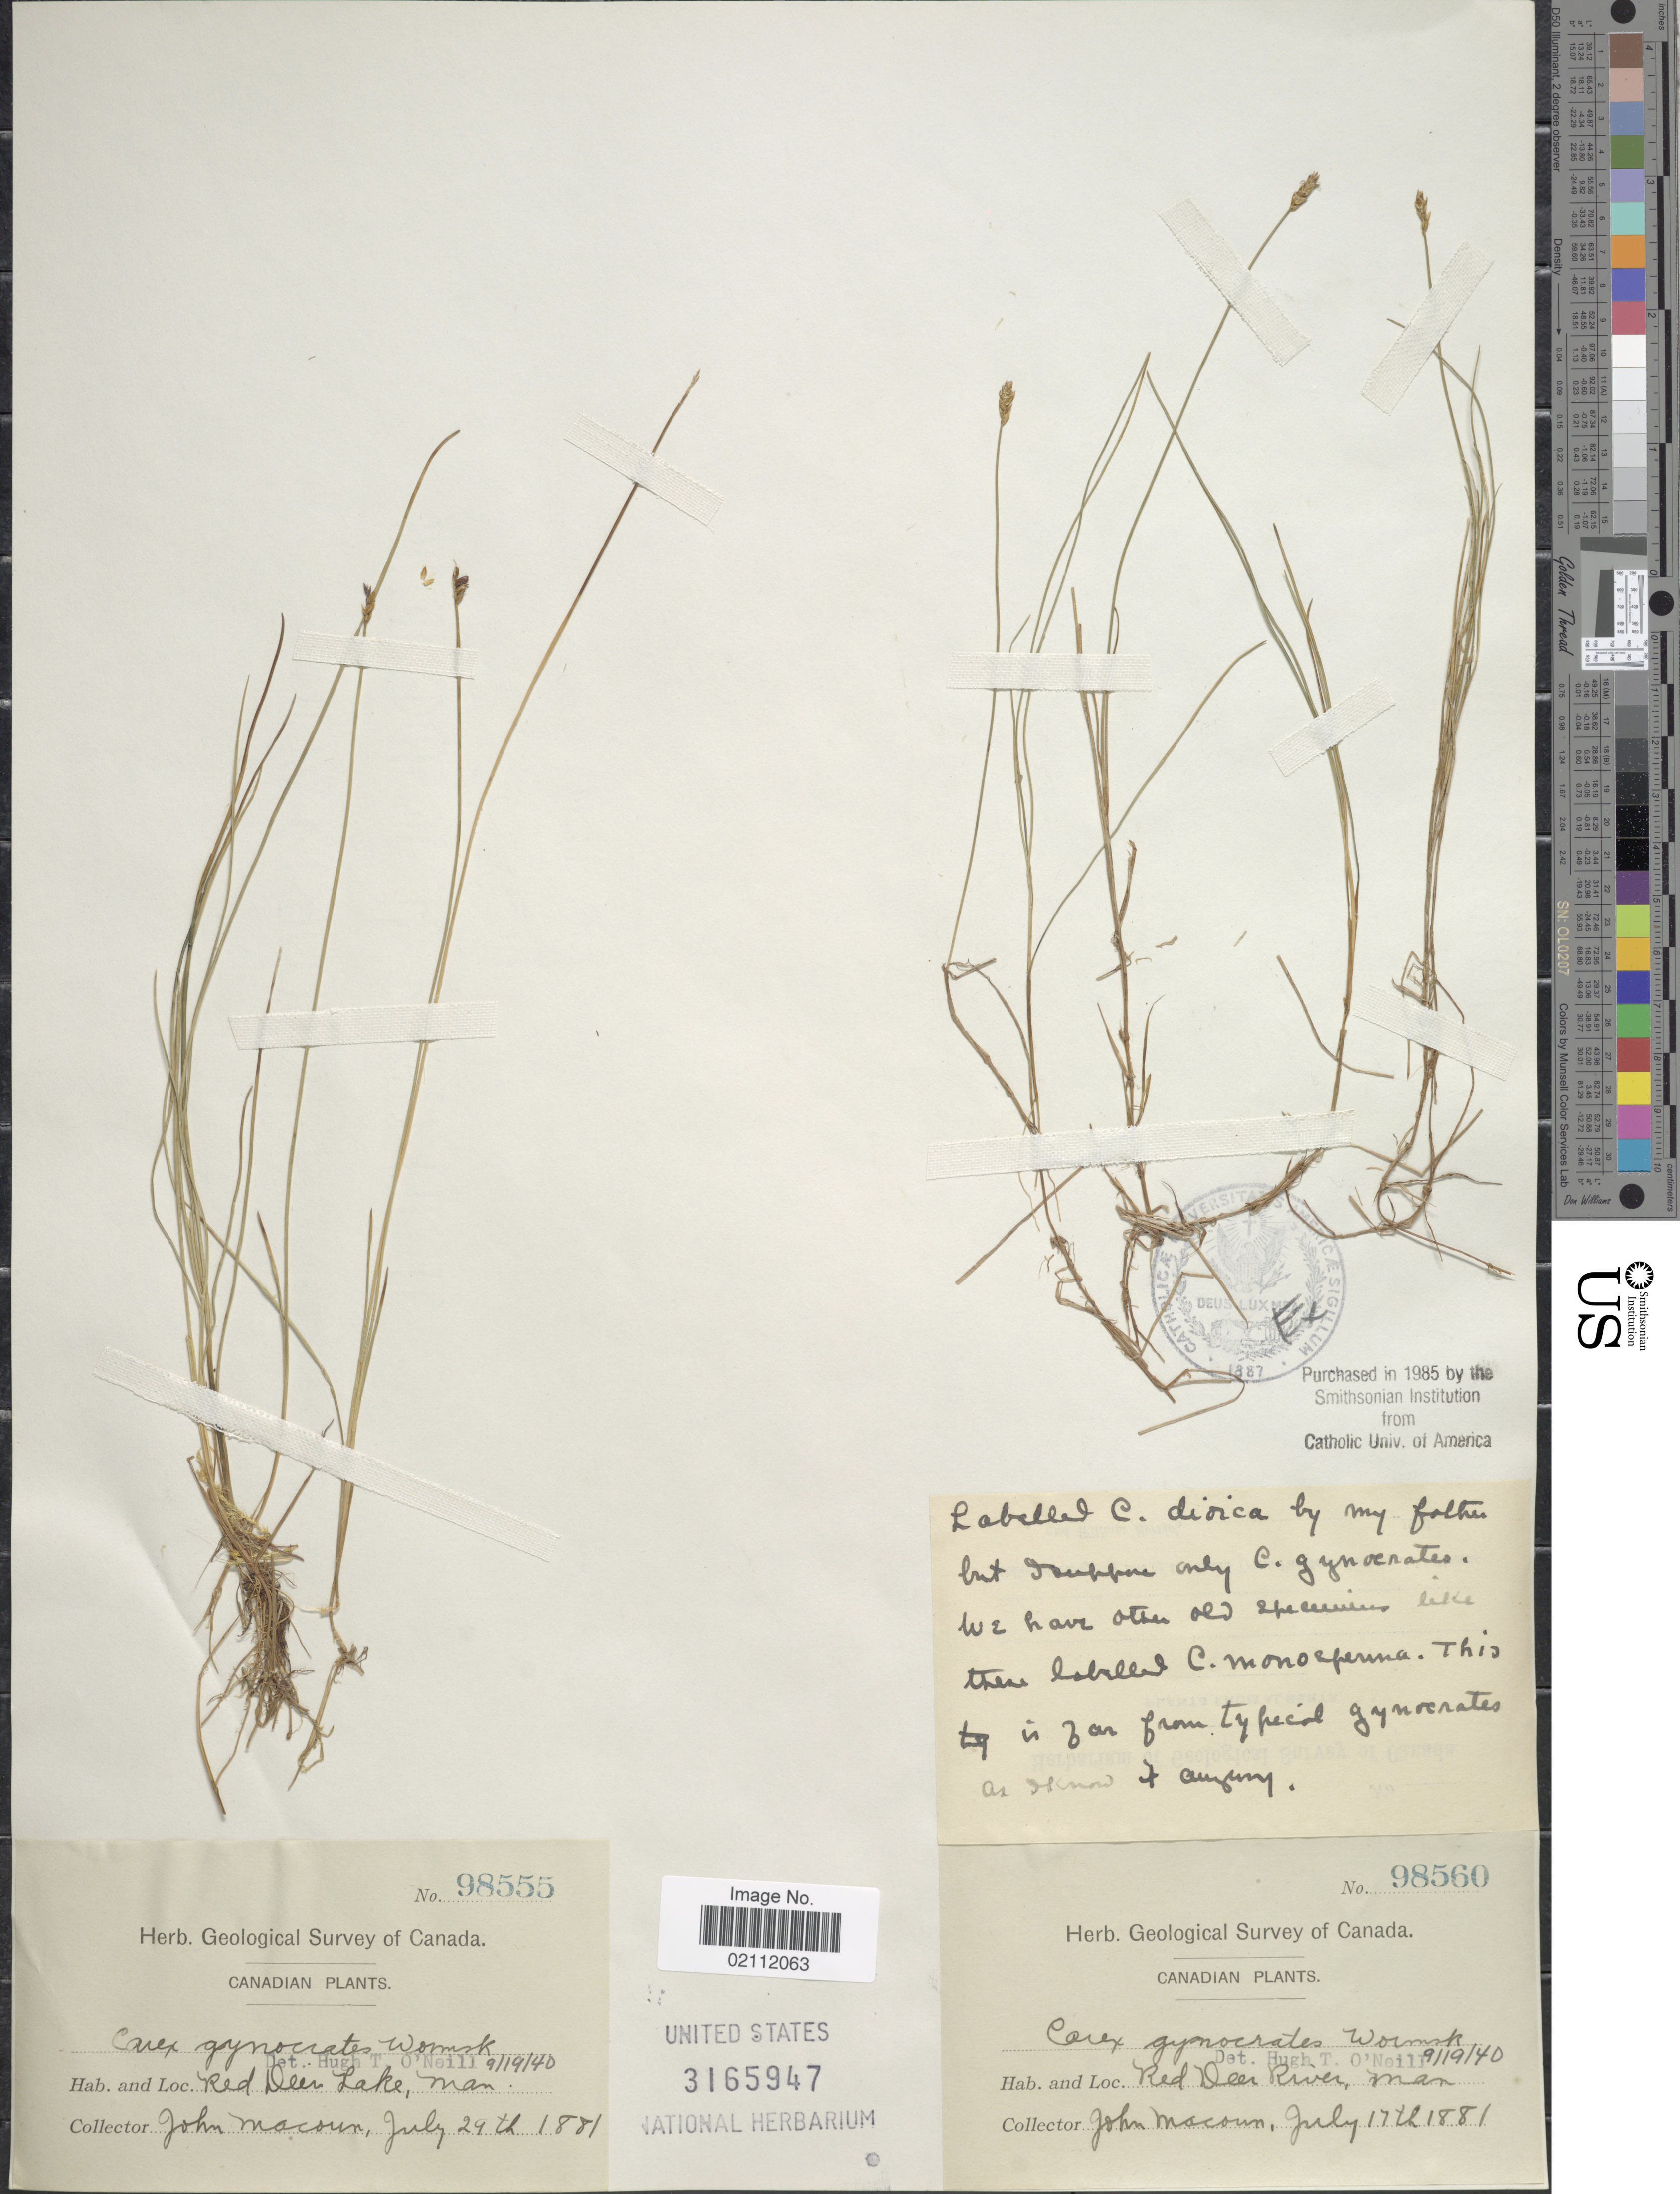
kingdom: Plantae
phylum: Tracheophyta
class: Liliopsida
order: Poales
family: Cyperaceae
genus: Carex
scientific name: Carex nardina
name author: (Hornem.) Fr.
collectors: J. Macoun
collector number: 98555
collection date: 1881-07-29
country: Canada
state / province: Manitoba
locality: Red Deer Lake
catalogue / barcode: US 3165947